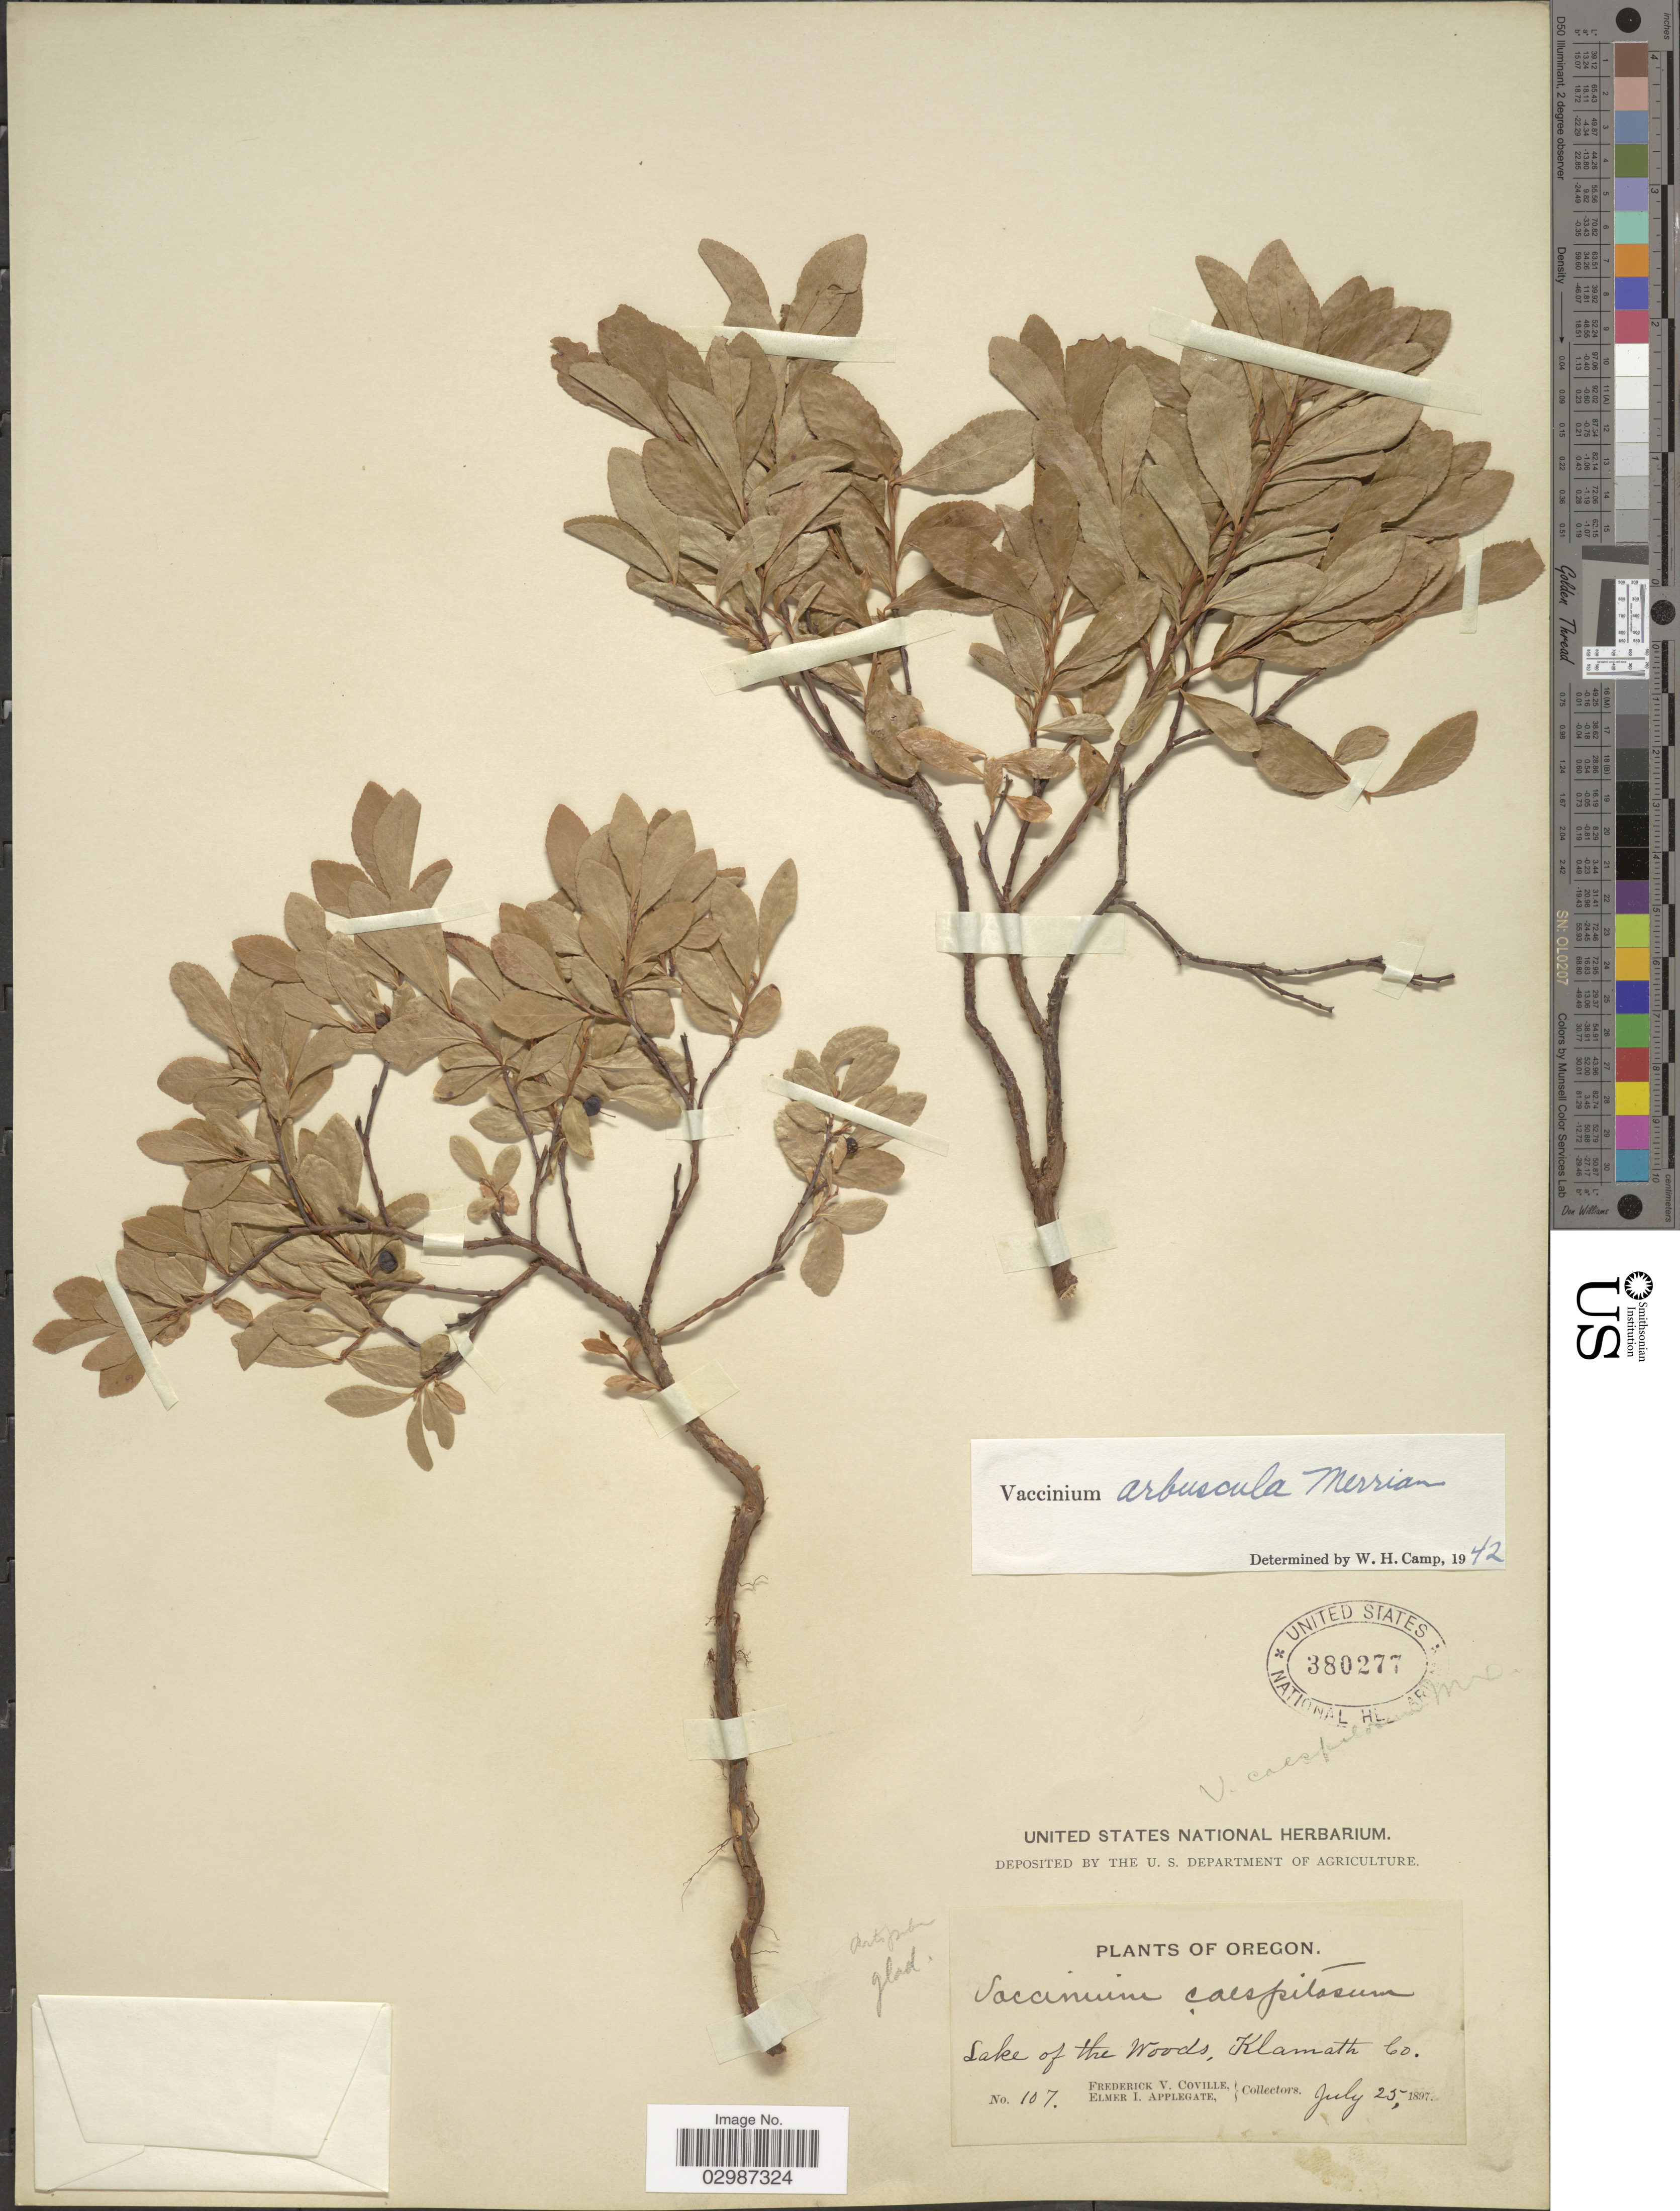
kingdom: Plantae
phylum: Tracheophyta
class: Magnoliopsida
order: Ericales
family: Ericaceae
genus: Vaccinium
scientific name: Vaccinium arbuscula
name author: (A. Gray) Merriam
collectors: F. V. Coville & E. I. Applegate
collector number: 107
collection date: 1897-07-25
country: United States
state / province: Oregon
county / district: Klamath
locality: Lake of the Woods, Klamath Co.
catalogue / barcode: US 380277